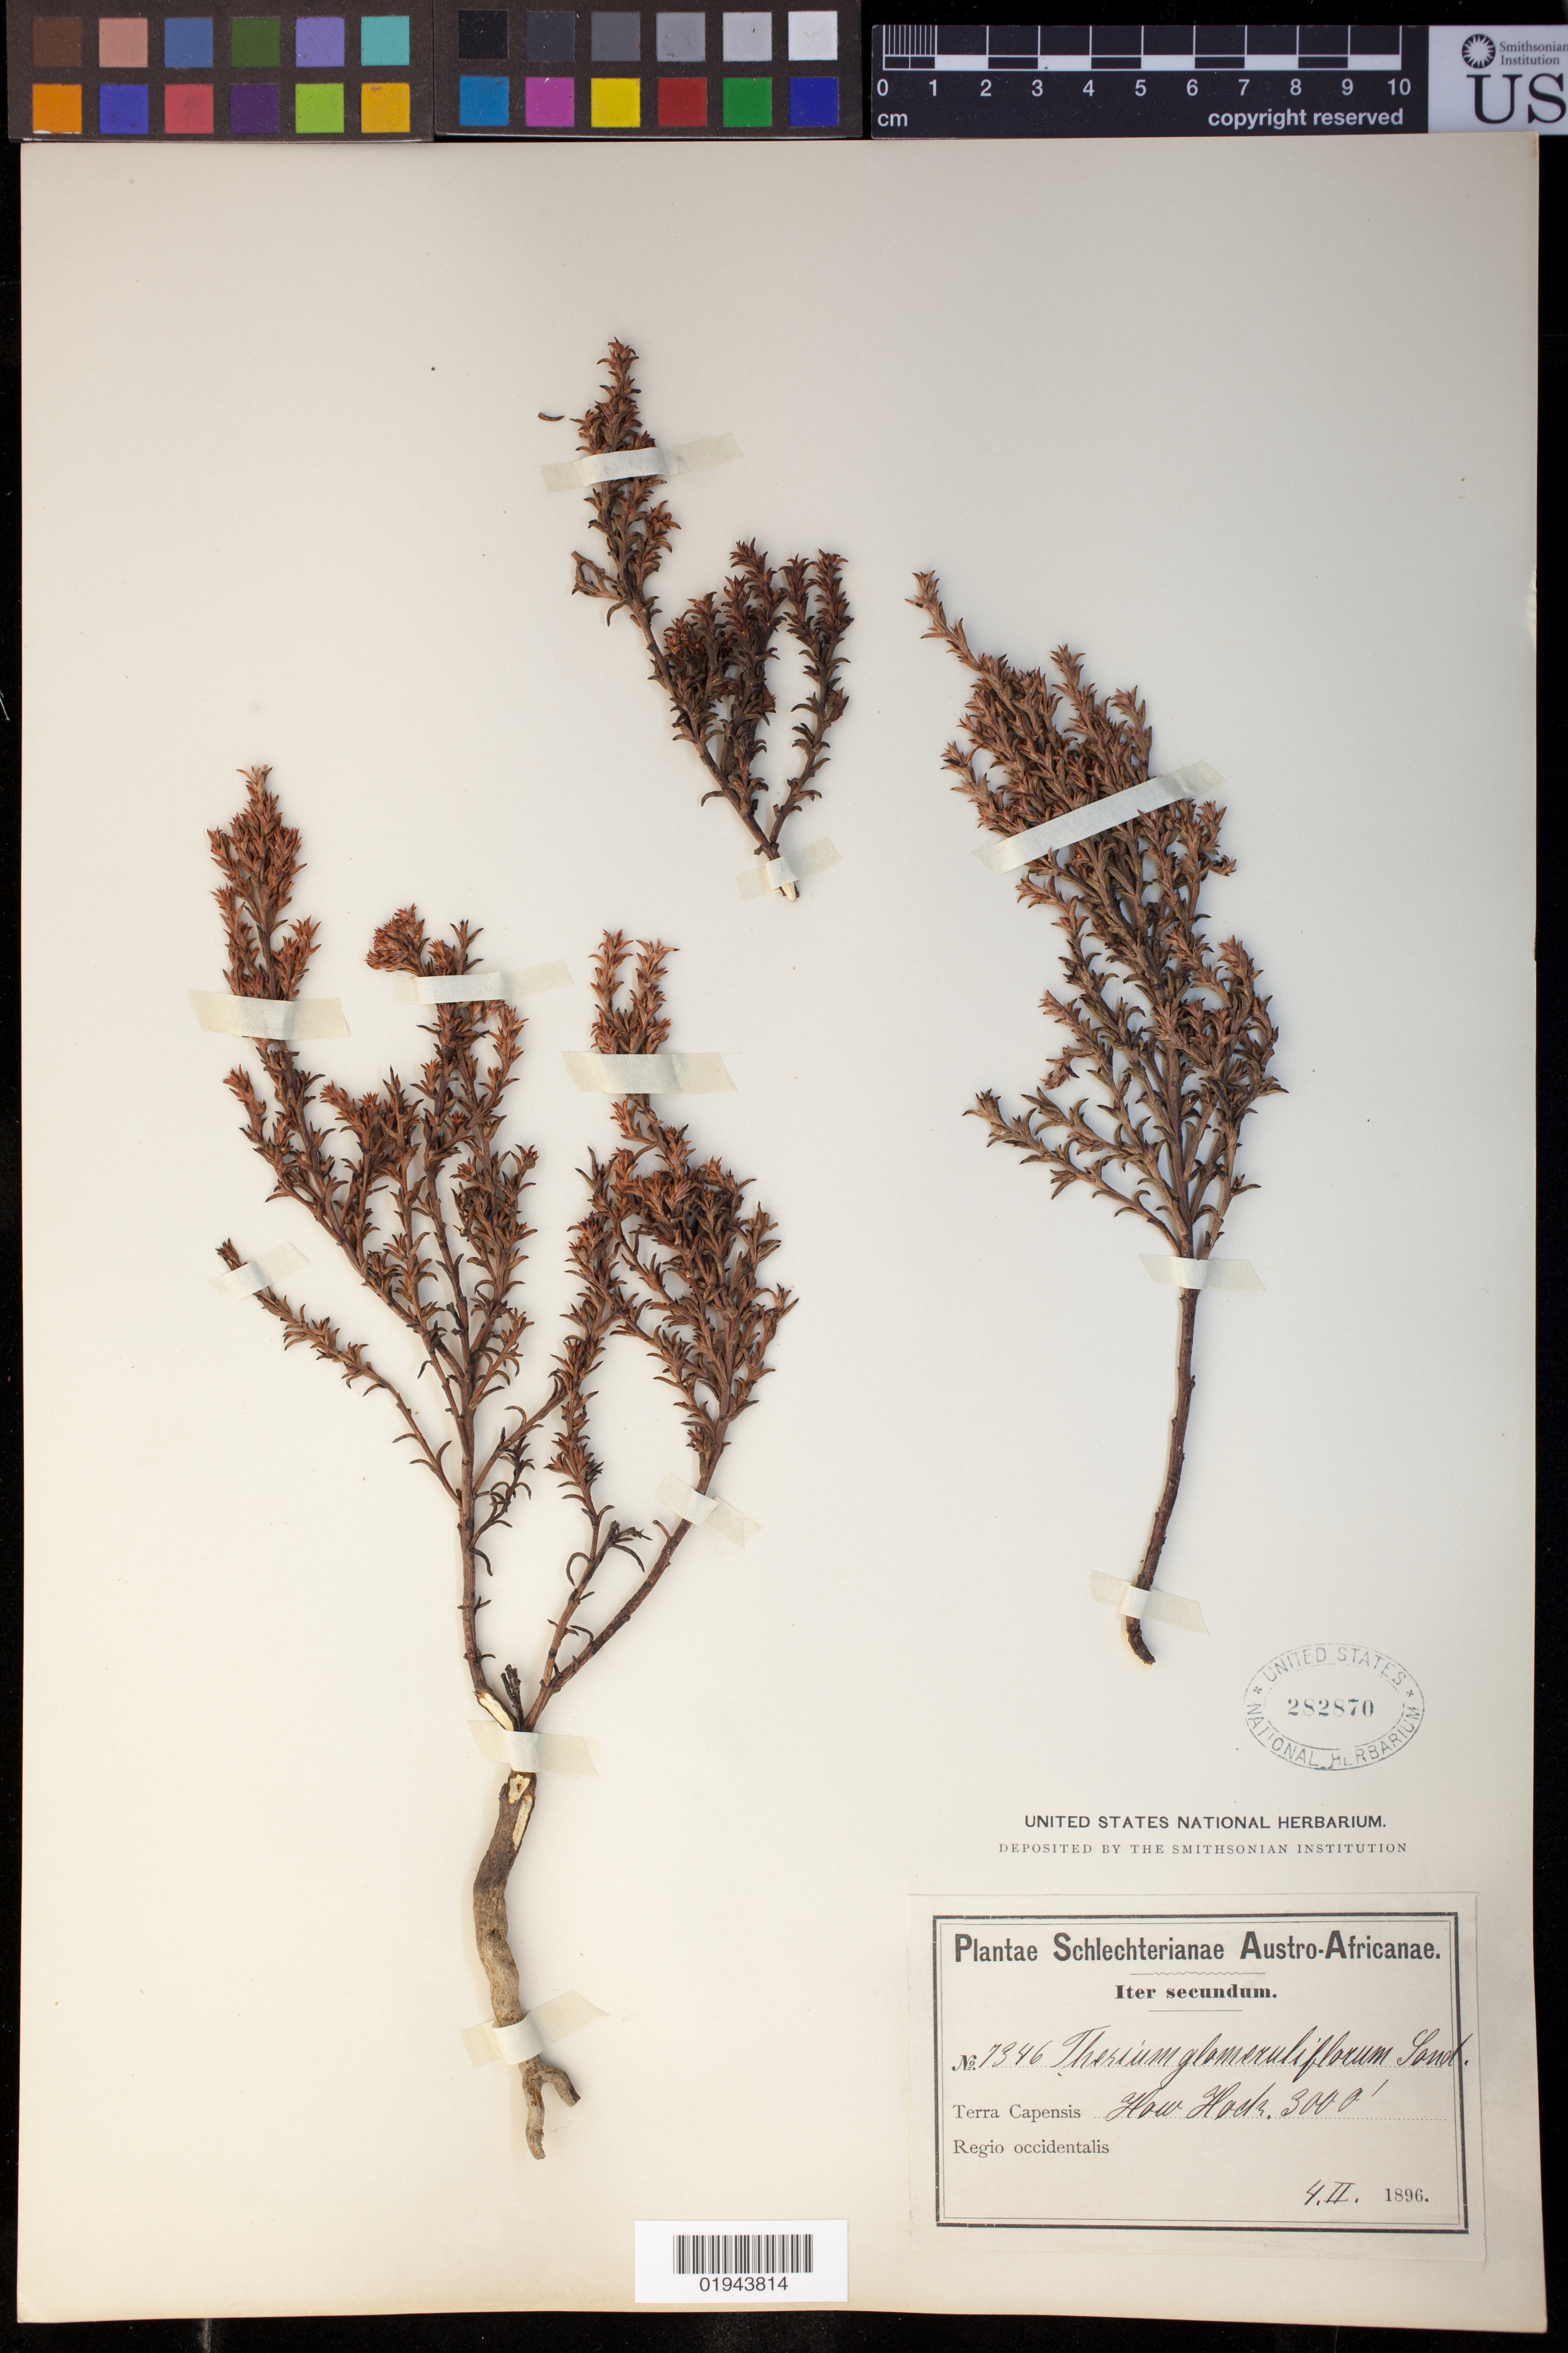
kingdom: Plantae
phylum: Tracheophyta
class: Magnoliopsida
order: Santalales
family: Thesiaceae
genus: Thesium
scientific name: Thesium glomeruliflorum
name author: Sond.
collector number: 7346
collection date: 1896-02-04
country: South Africa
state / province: Western Cape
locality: How Hoek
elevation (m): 914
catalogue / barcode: US 282870